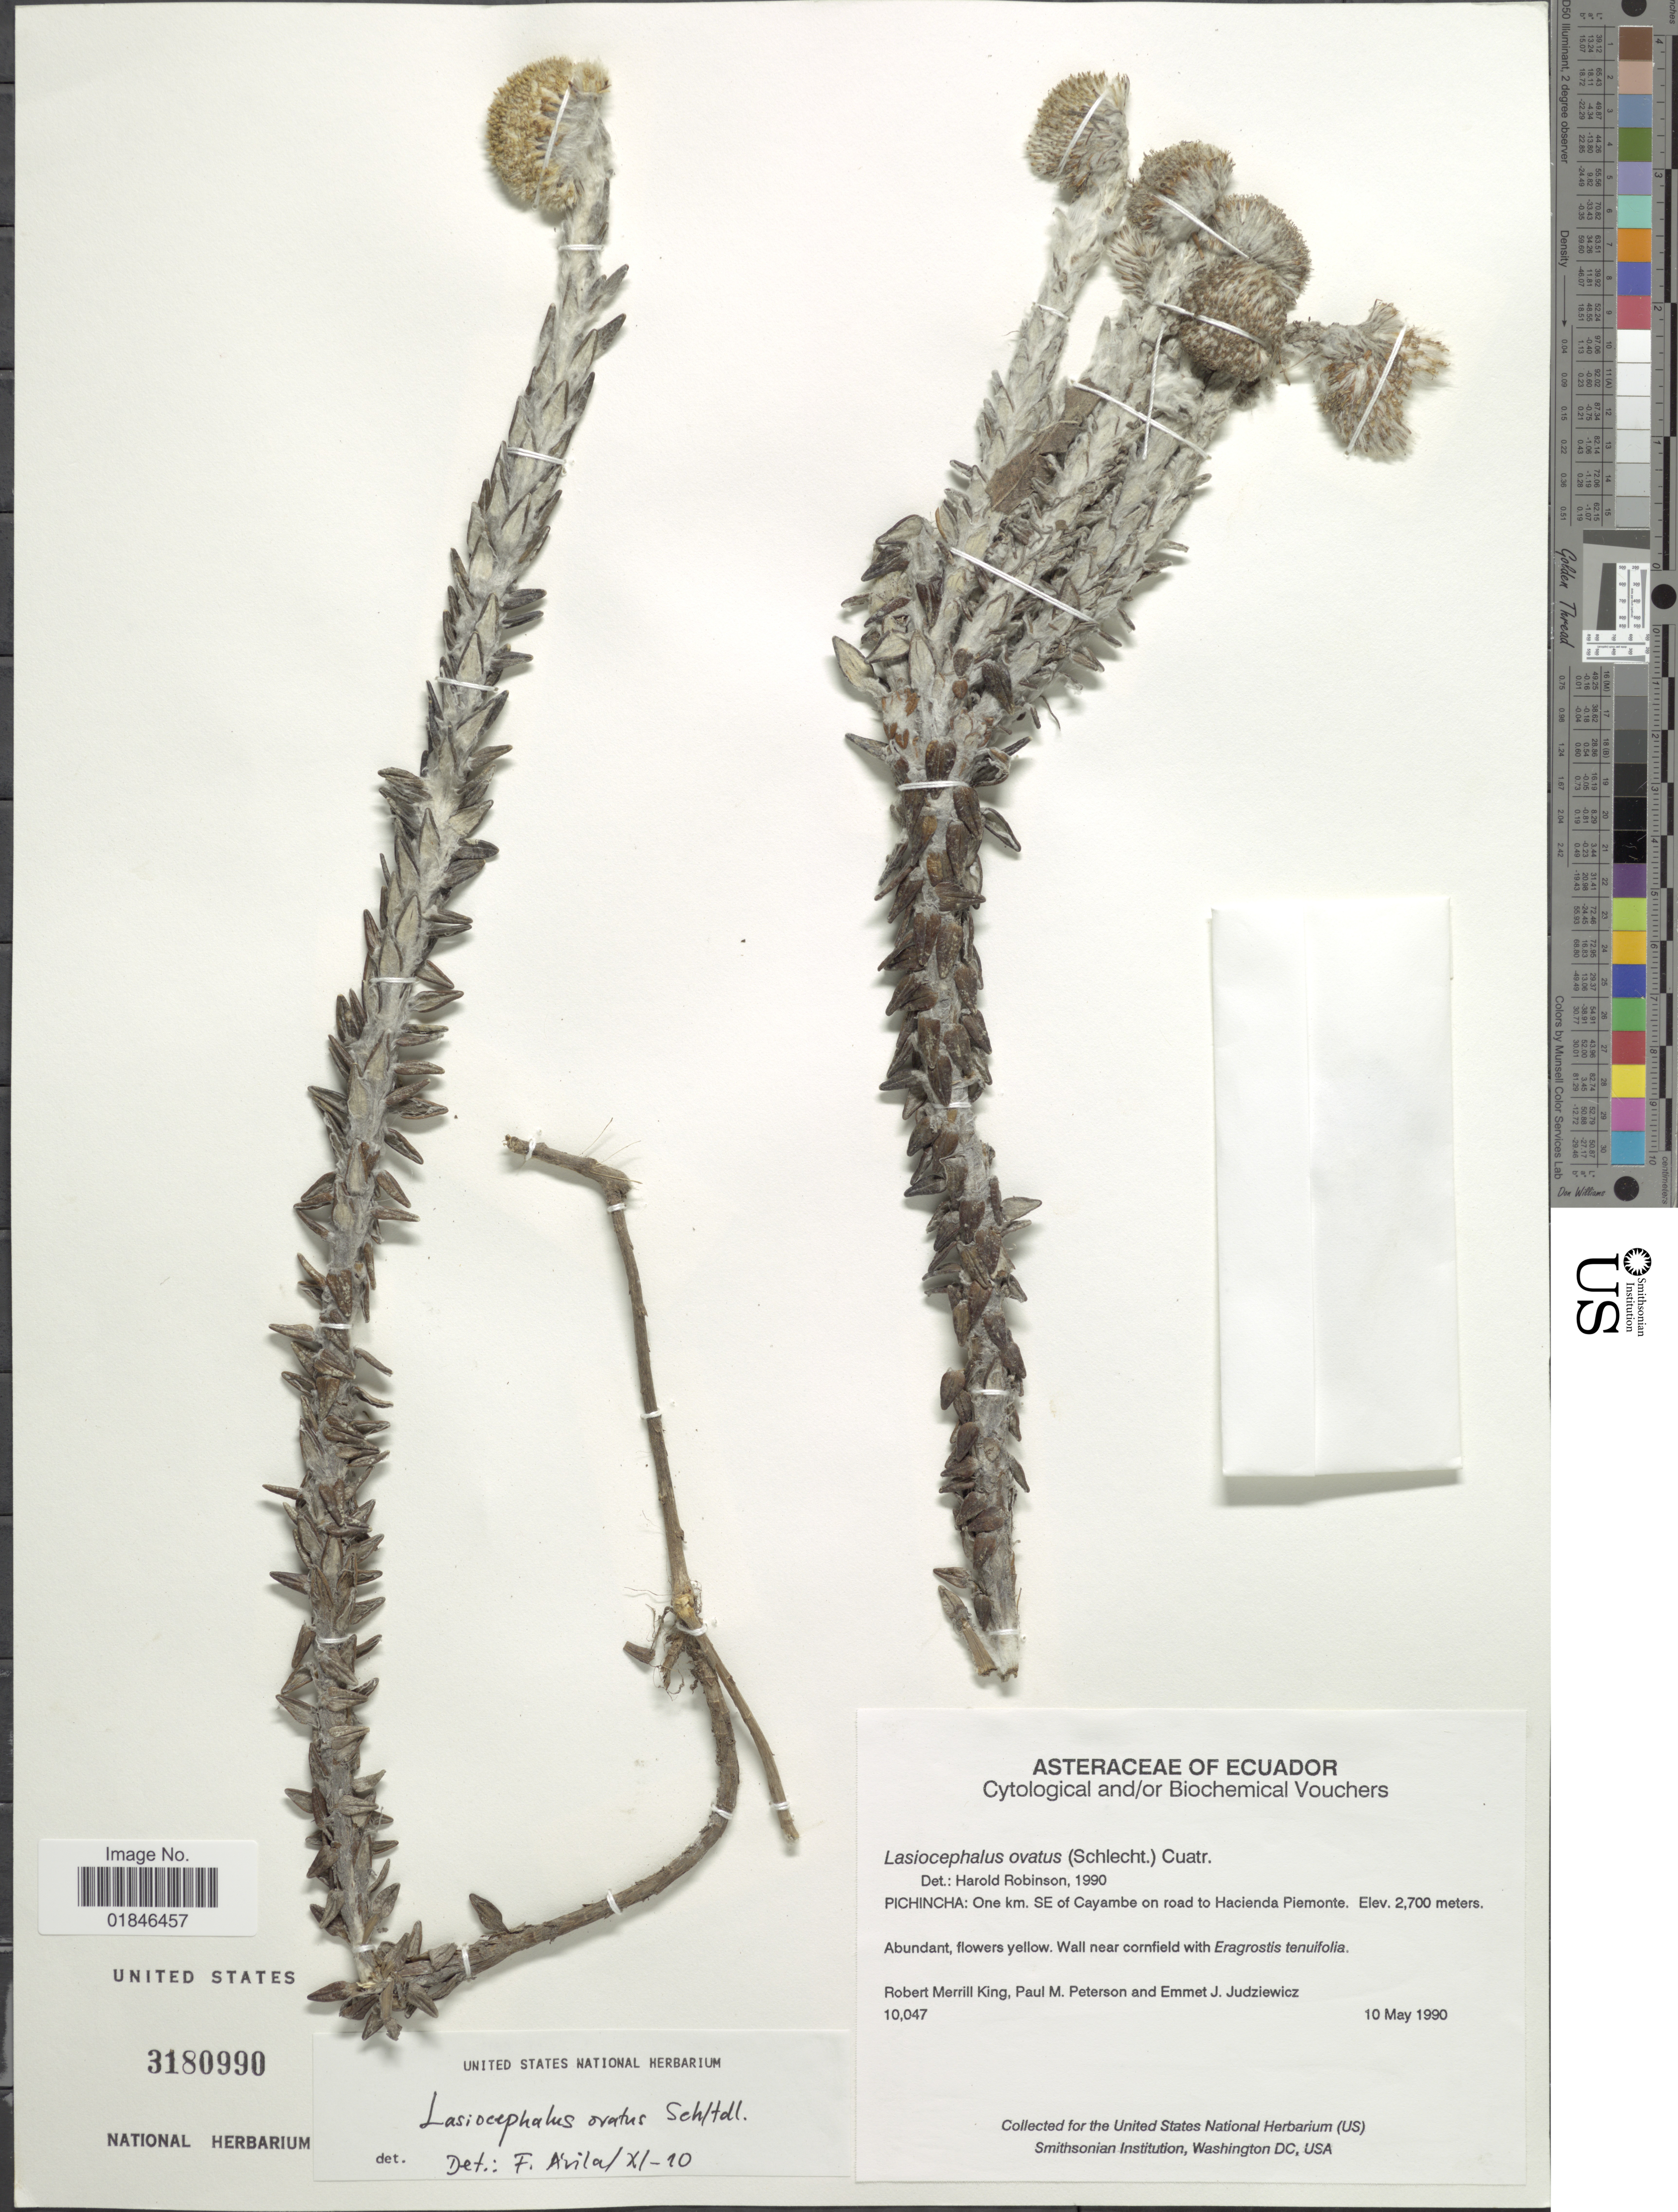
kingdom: Plantae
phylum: Tracheophyta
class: Magnoliopsida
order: Asterales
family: Asteraceae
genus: Senecio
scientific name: Senecio superandinus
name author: Cuatrec.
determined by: Salomon, Luciana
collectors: R. M. King, P. M. Peterson & E. J. Judziewicz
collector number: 10057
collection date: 1990-05-10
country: Ecuador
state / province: Pichincha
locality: Pichincha: One km. SE of Cayambe on road to Hacienda Piemonte.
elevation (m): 2700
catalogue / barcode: US 3180990